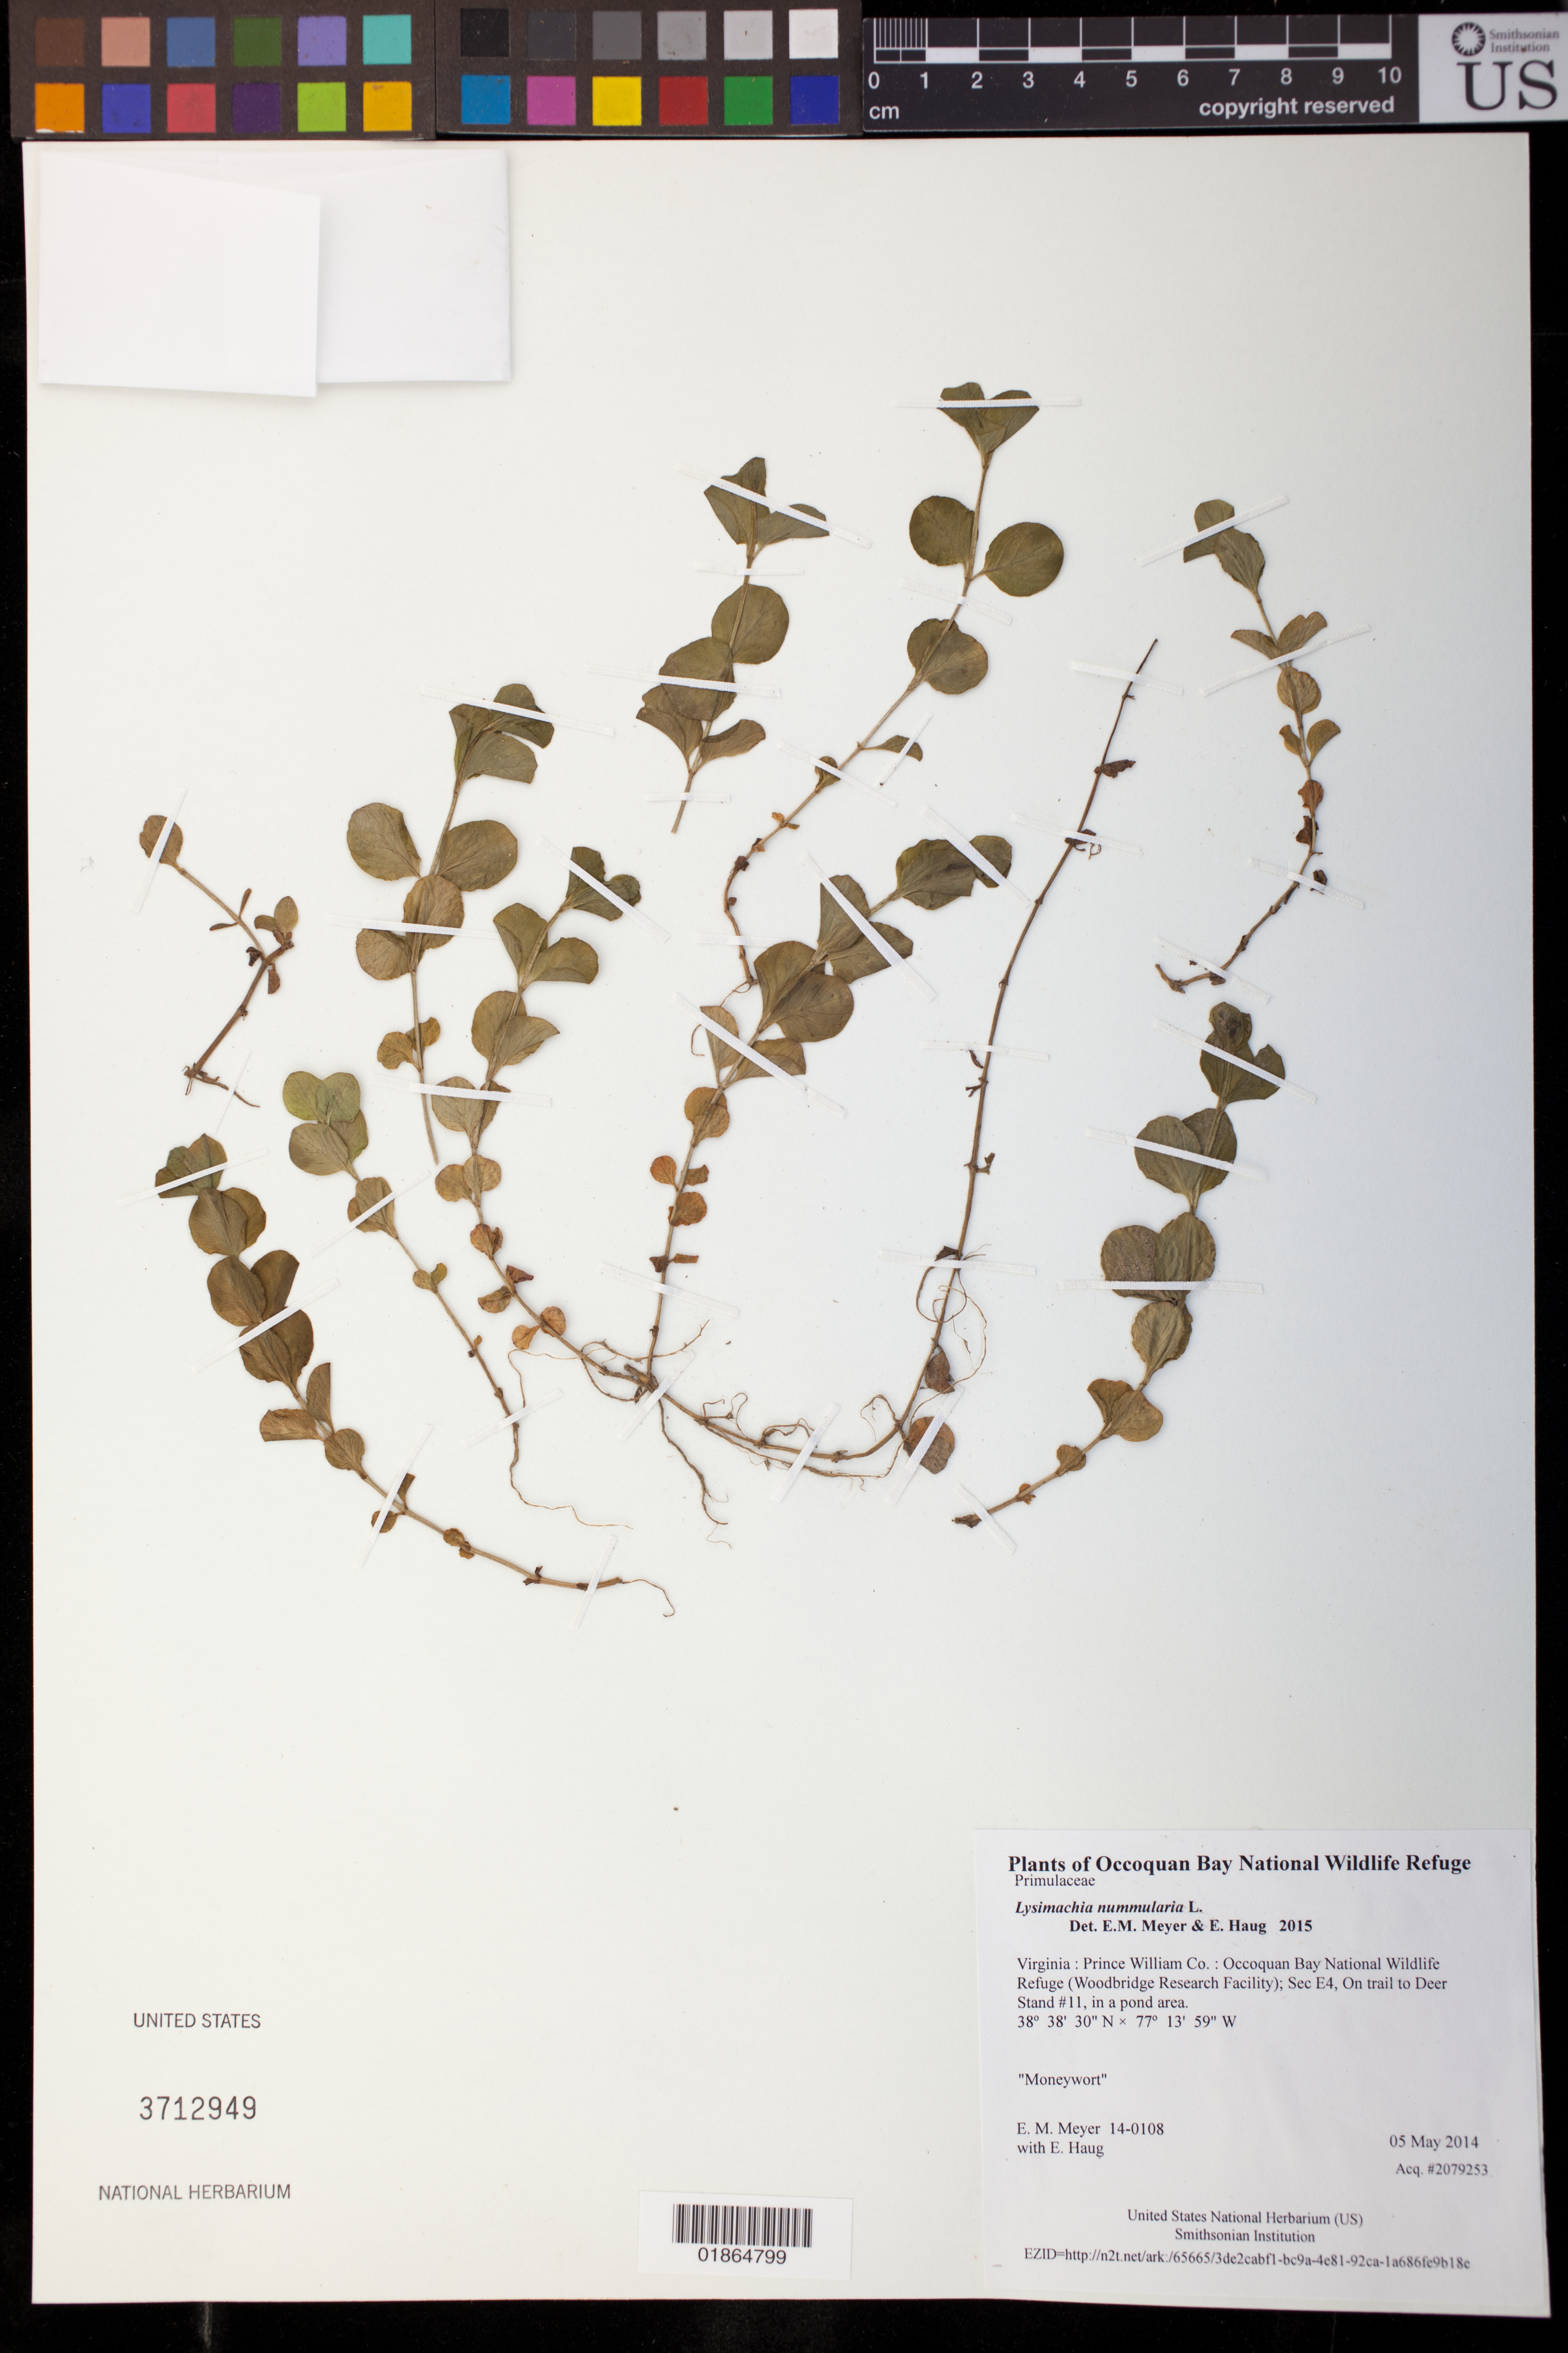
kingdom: Plantae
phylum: Tracheophyta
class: Magnoliopsida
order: Ericales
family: Primulaceae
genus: Lysimachia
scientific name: Lysimachia nummularia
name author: L.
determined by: Meyer, E. M.; Haug, E.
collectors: E. M. Meyer & E. Haug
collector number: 14-0108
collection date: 2014-05-05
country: United States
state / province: Virginia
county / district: Prince William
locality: Occoquan Bay National Wildlife Refuge (Woodbridge Research Facility); Sec E4, On trail to Deer Stand #11, in a pond area.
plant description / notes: Moneywort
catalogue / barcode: US 3712949